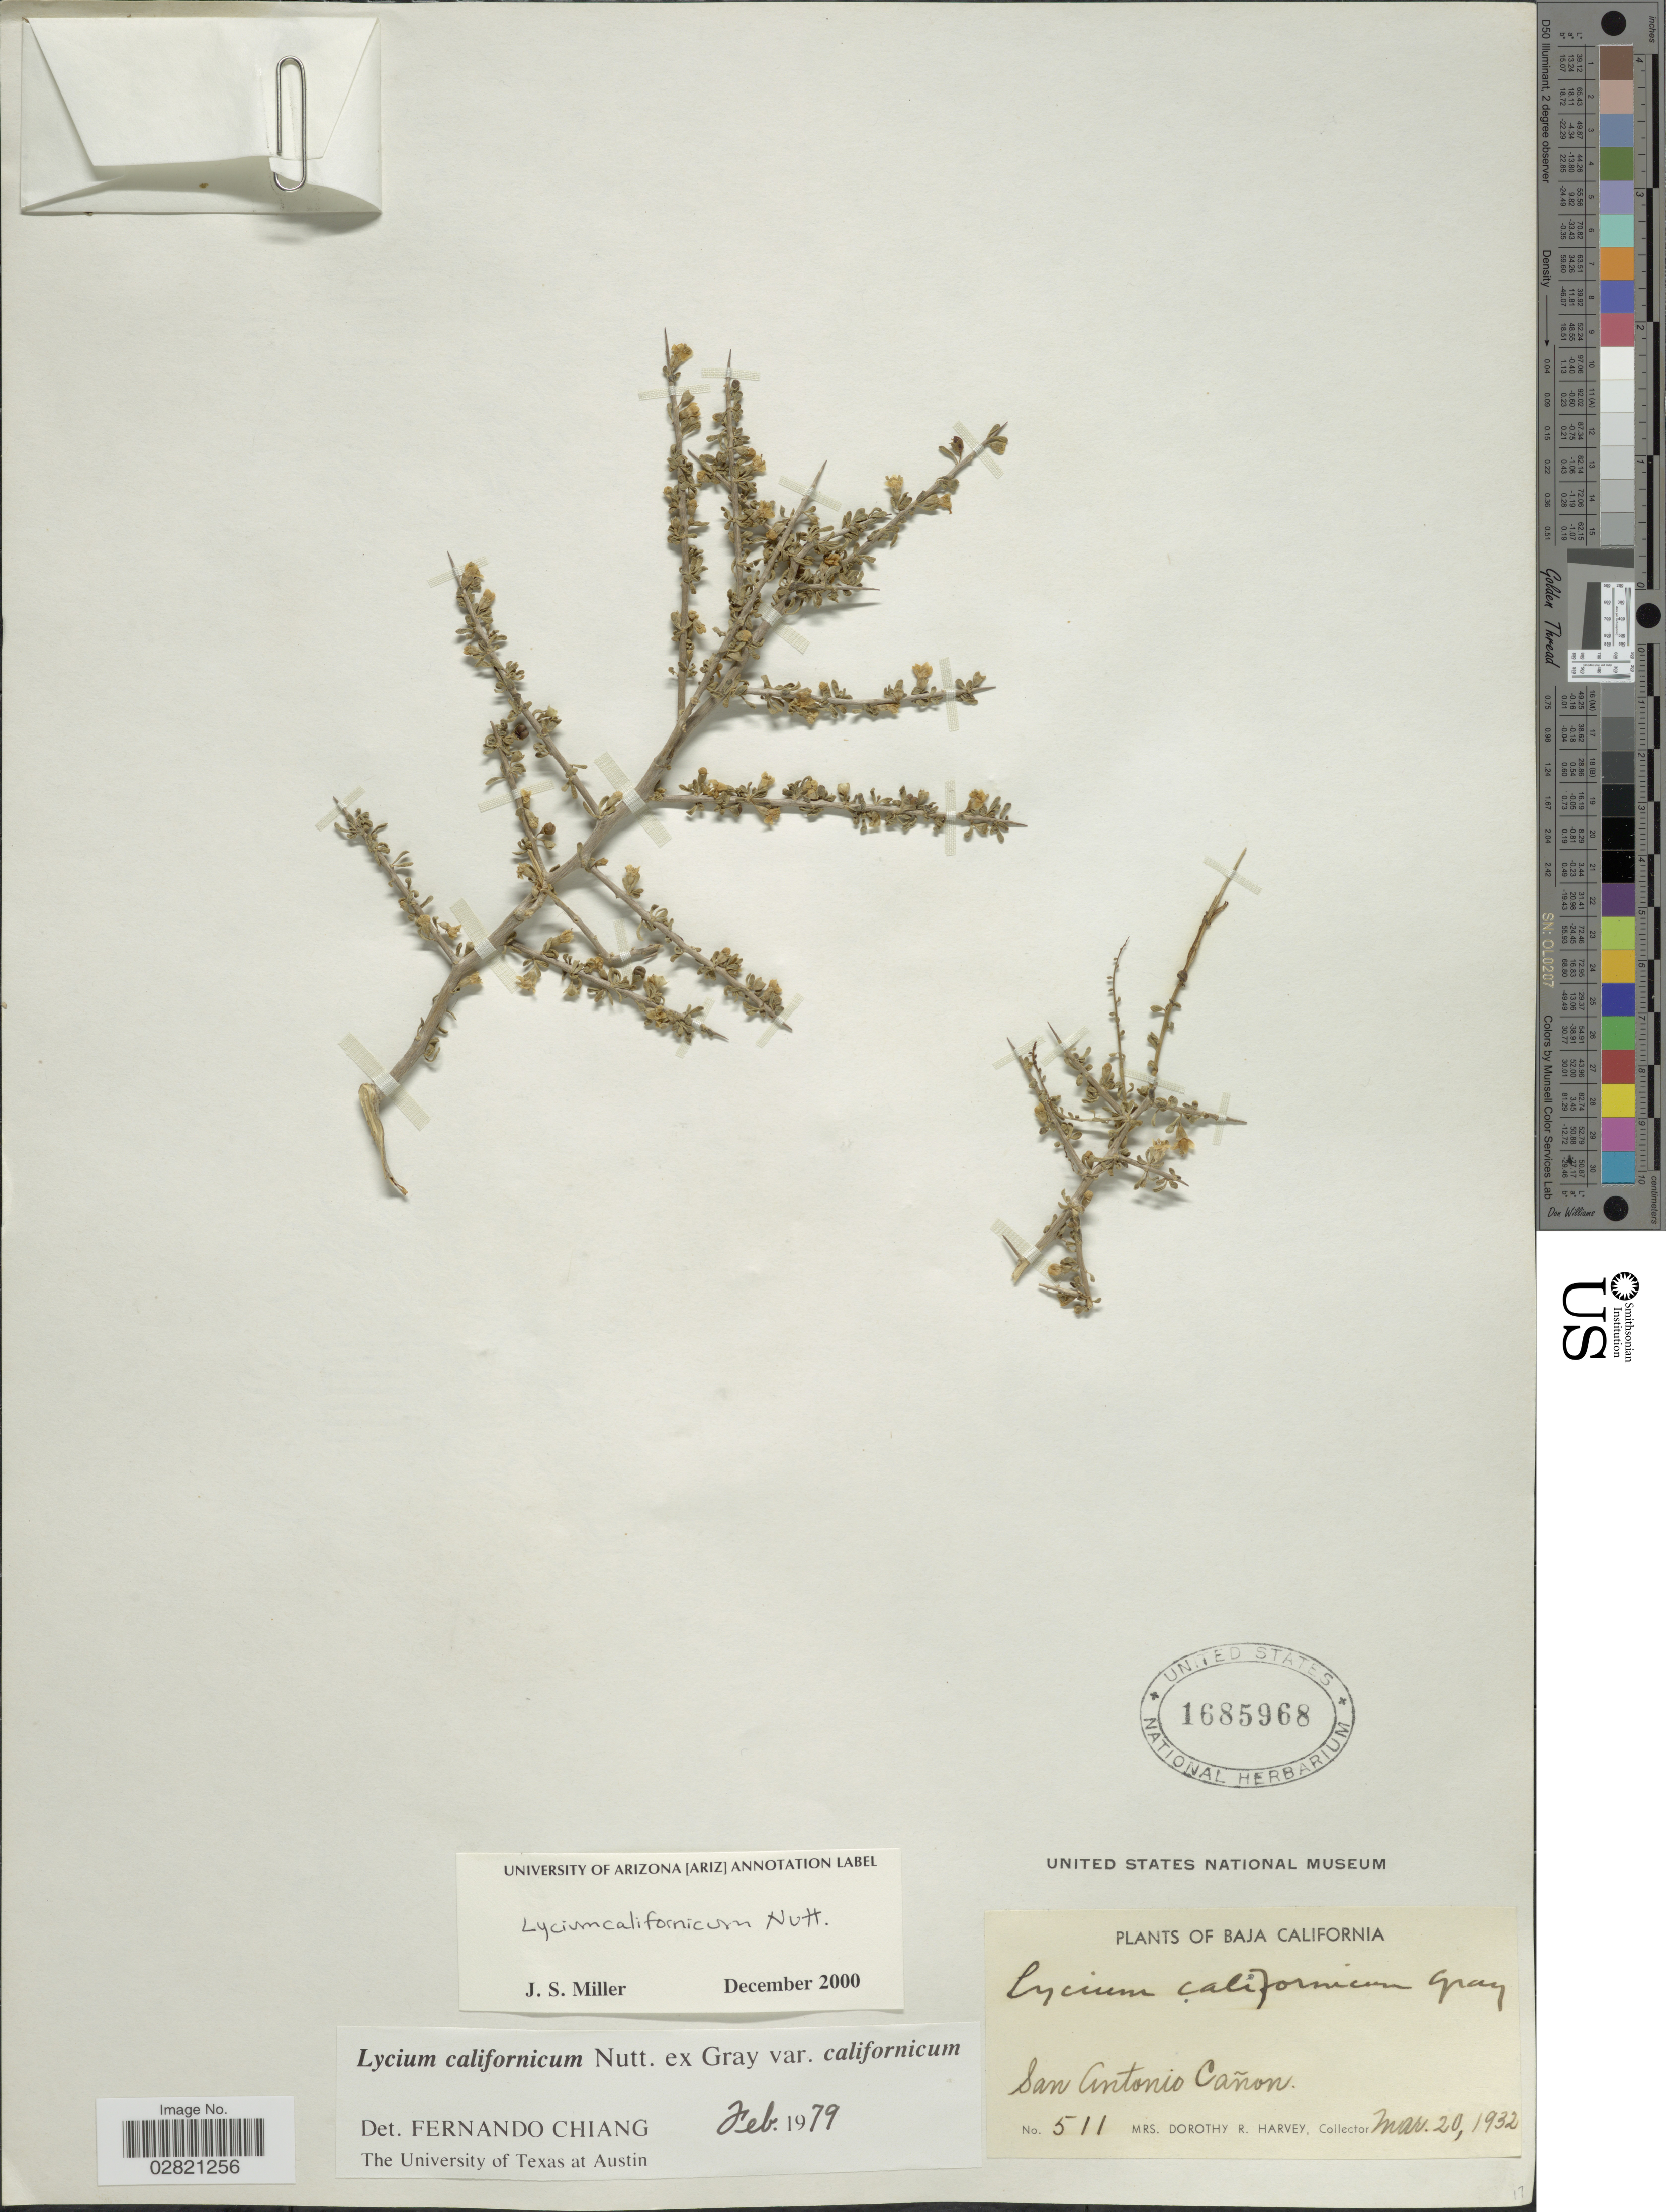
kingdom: Plantae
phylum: Tracheophyta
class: Magnoliopsida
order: Solanales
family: Solanaceae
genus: Lycium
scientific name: Lycium californicum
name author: Nutt. ex A. Gray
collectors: Harvey, Mrs. D. R.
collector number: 511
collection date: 1932-03-20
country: Mexico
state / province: Baja California Sur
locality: San Antonio Cañon.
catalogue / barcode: US 1685968